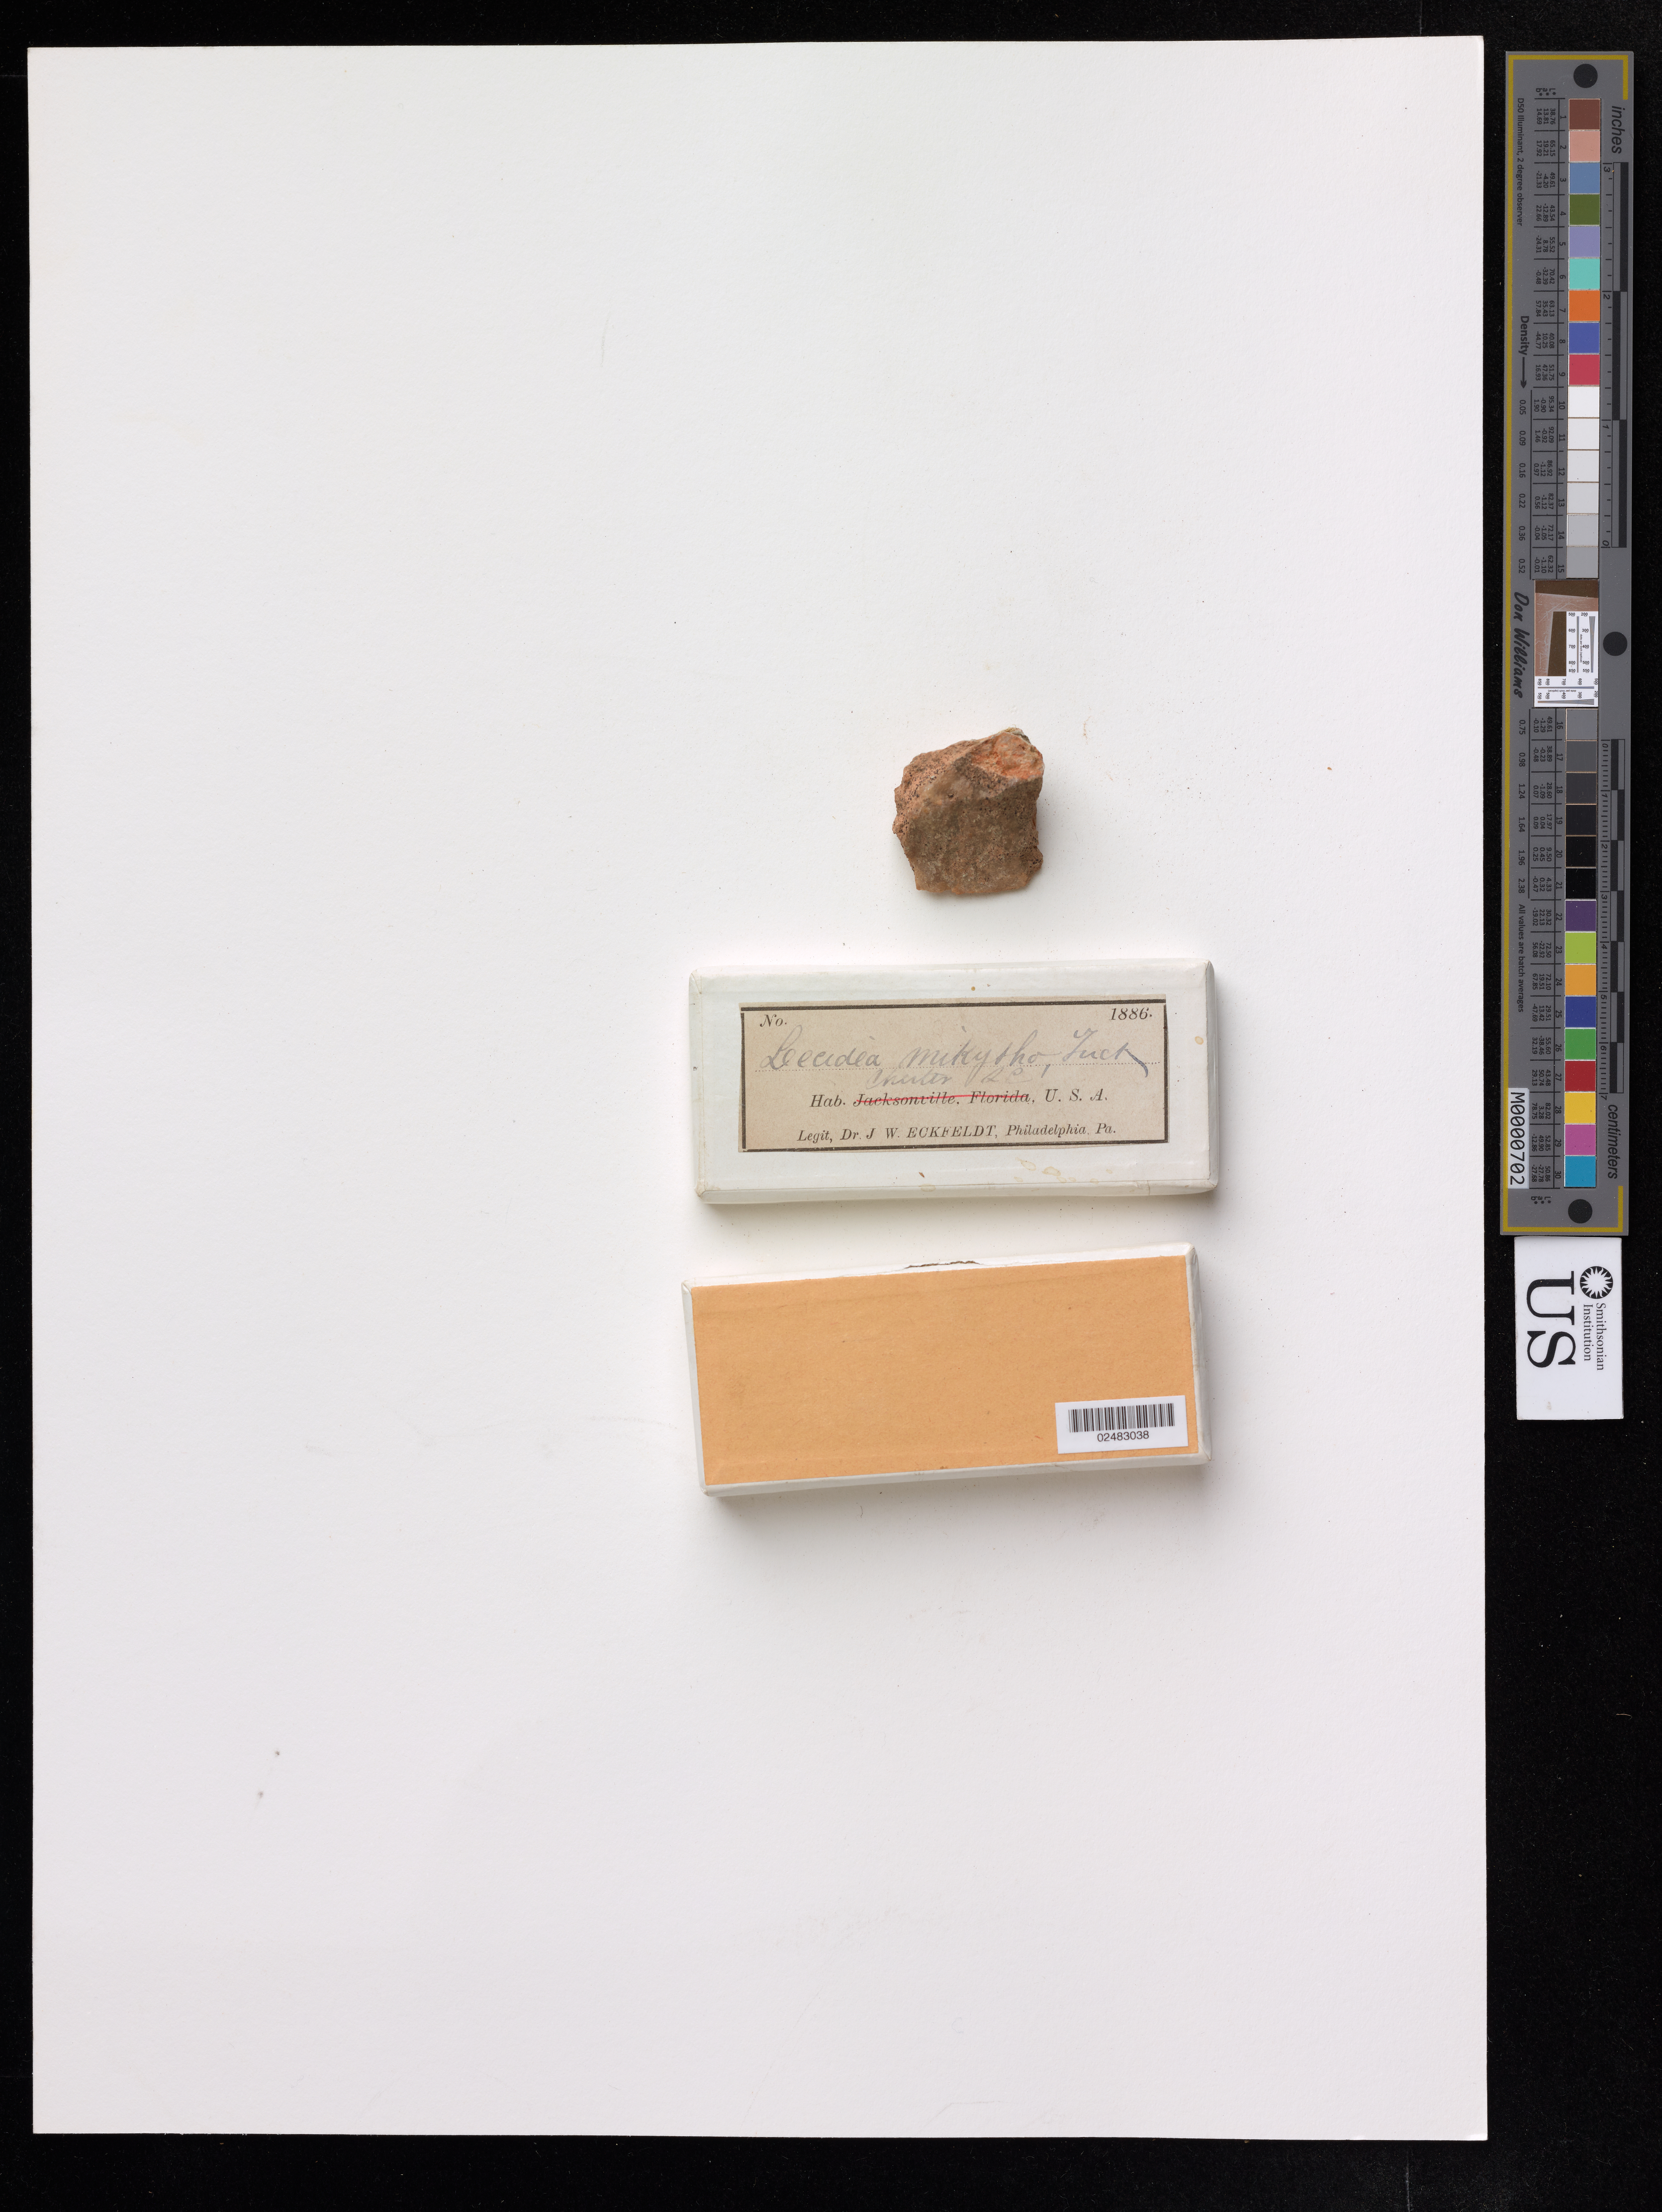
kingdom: Fungi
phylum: Ascomycota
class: Lecanoromycetes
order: Lecideales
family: Lecideaceae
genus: Lecidea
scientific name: Lecidea micytho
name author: Tuck.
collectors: J. Eckieldt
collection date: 1886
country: United States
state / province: South Carolina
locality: Chester.